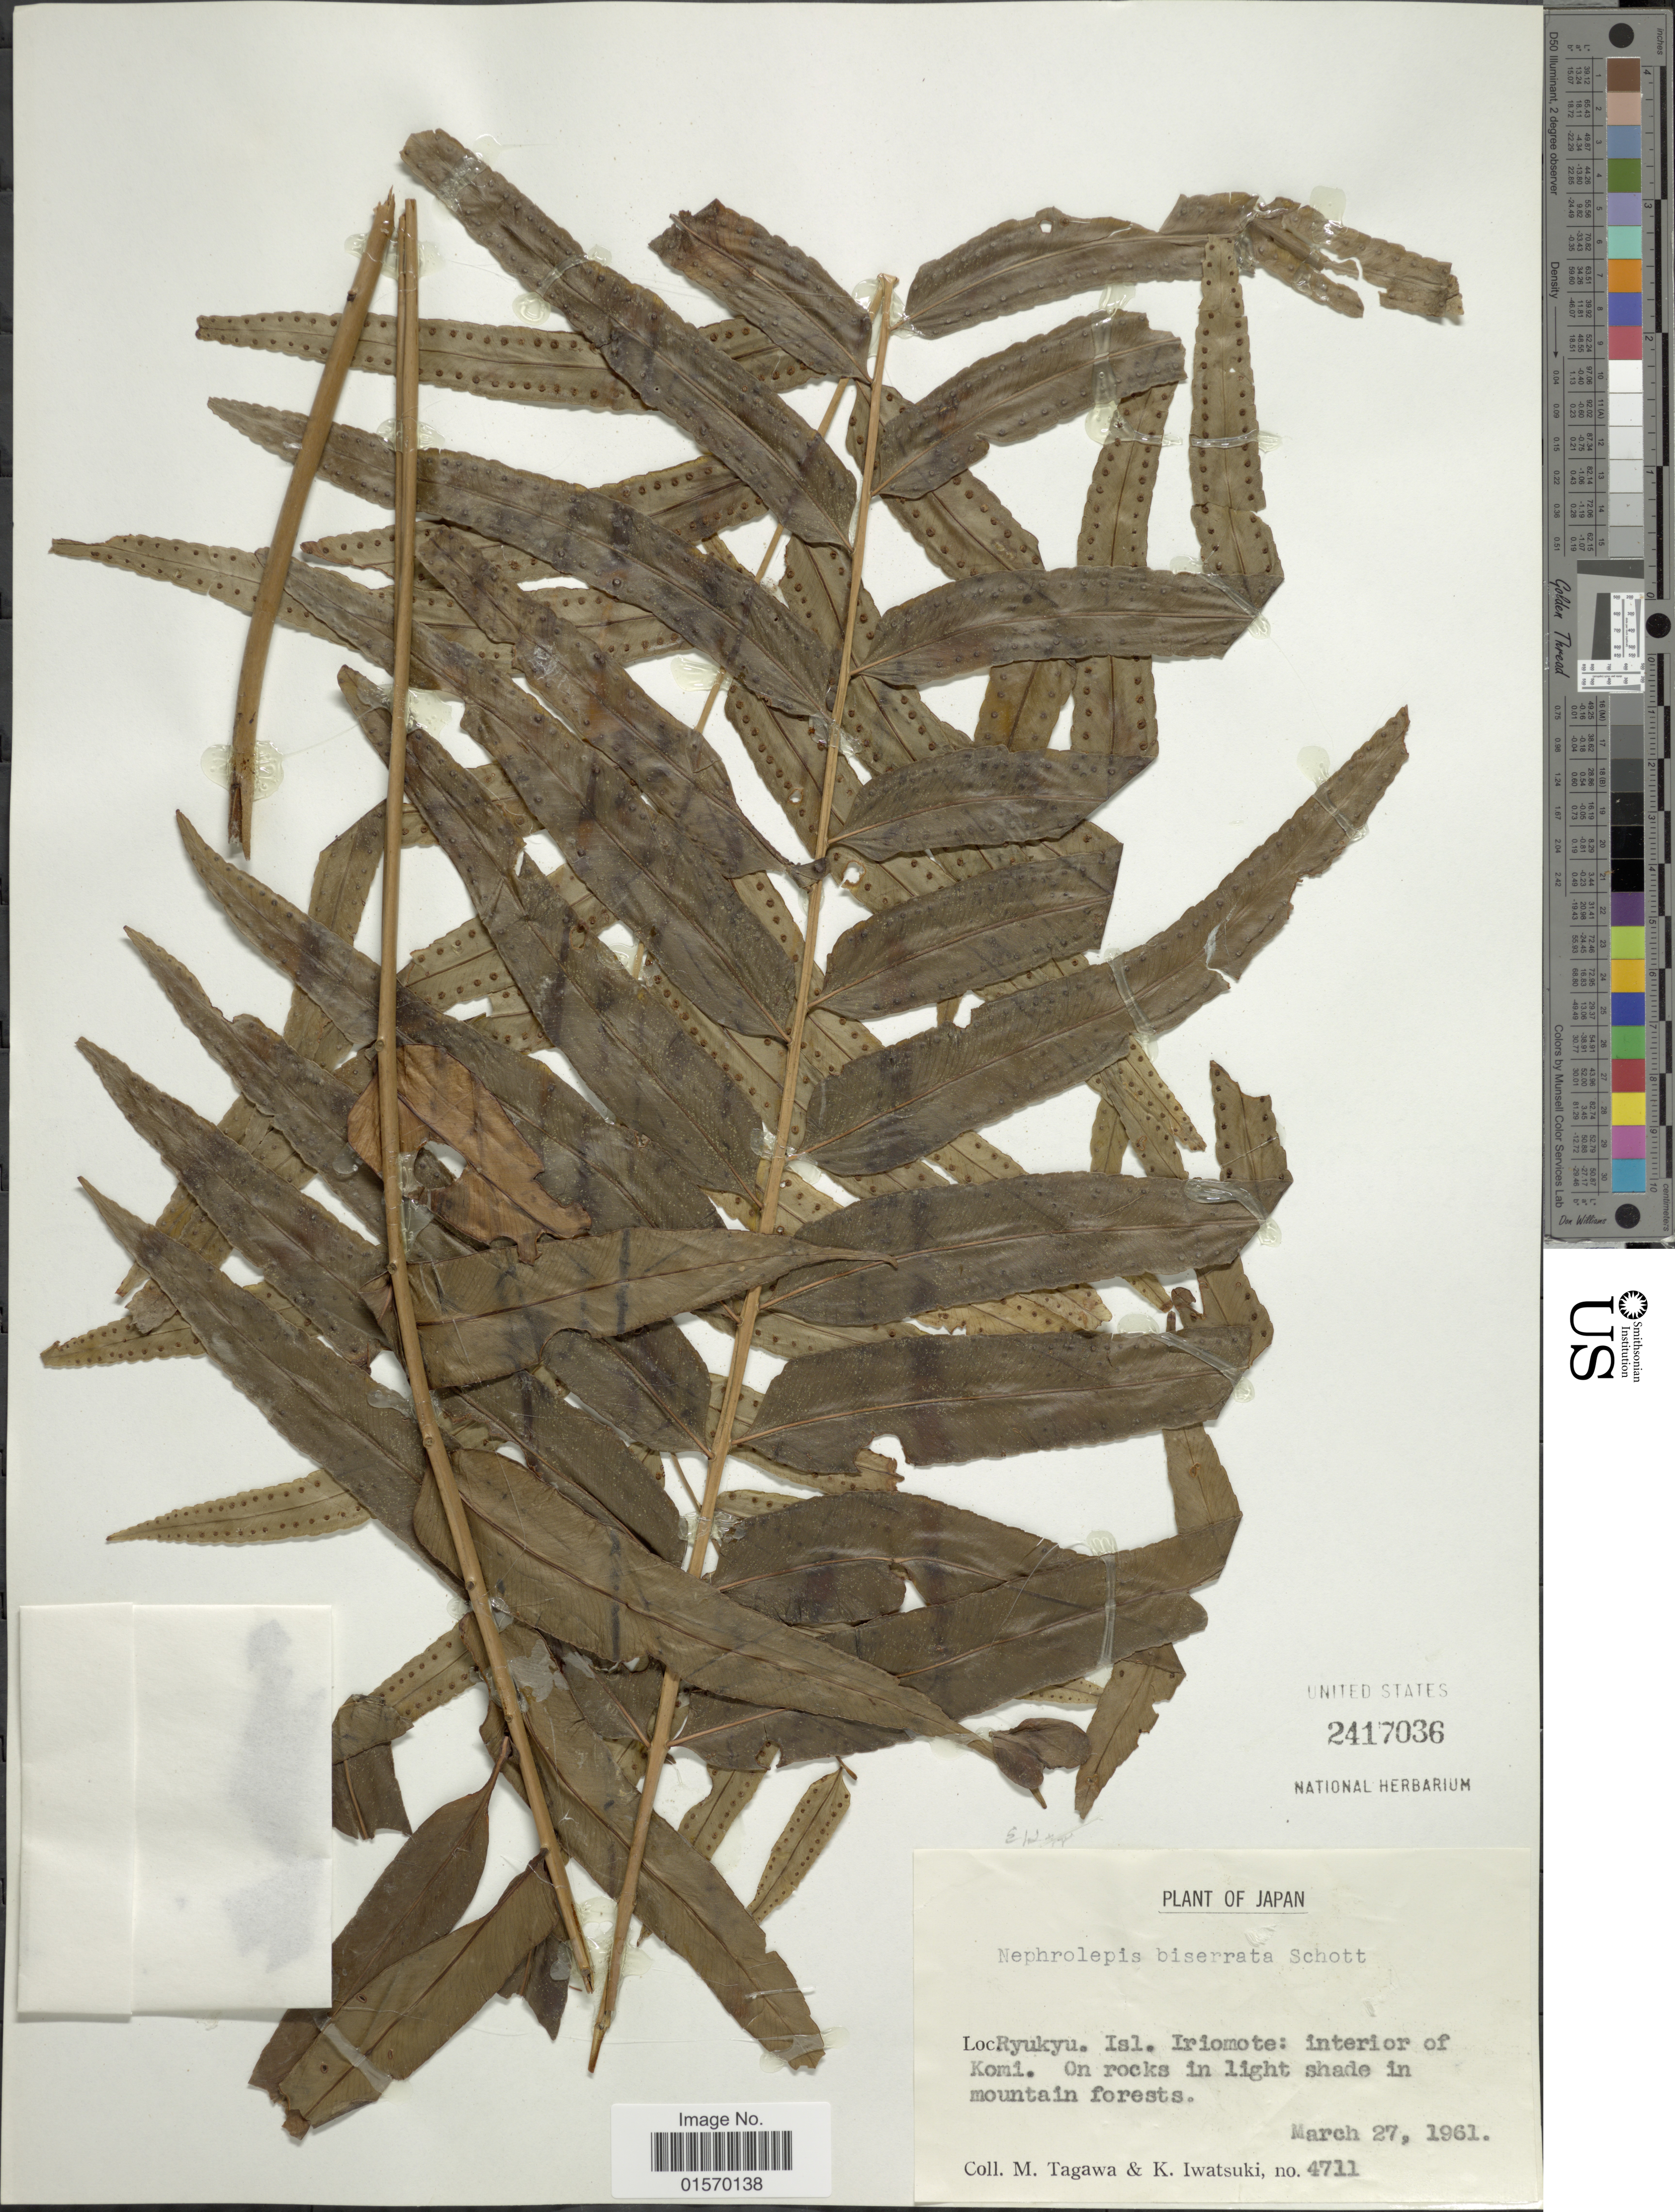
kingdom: Plantae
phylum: Tracheophyta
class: Polypodiopsida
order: Polypodiales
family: Nephrolepidaceae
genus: Nephrolepis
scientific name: Nephrolepis biserrata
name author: (Sw.) Schott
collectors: M. Tagawa & K. Iwatsuki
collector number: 4711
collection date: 1961-03-27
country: Japan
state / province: Okinawa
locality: Ryukyu. Isl. Iriomote: interior of Komi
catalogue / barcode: US 2417036